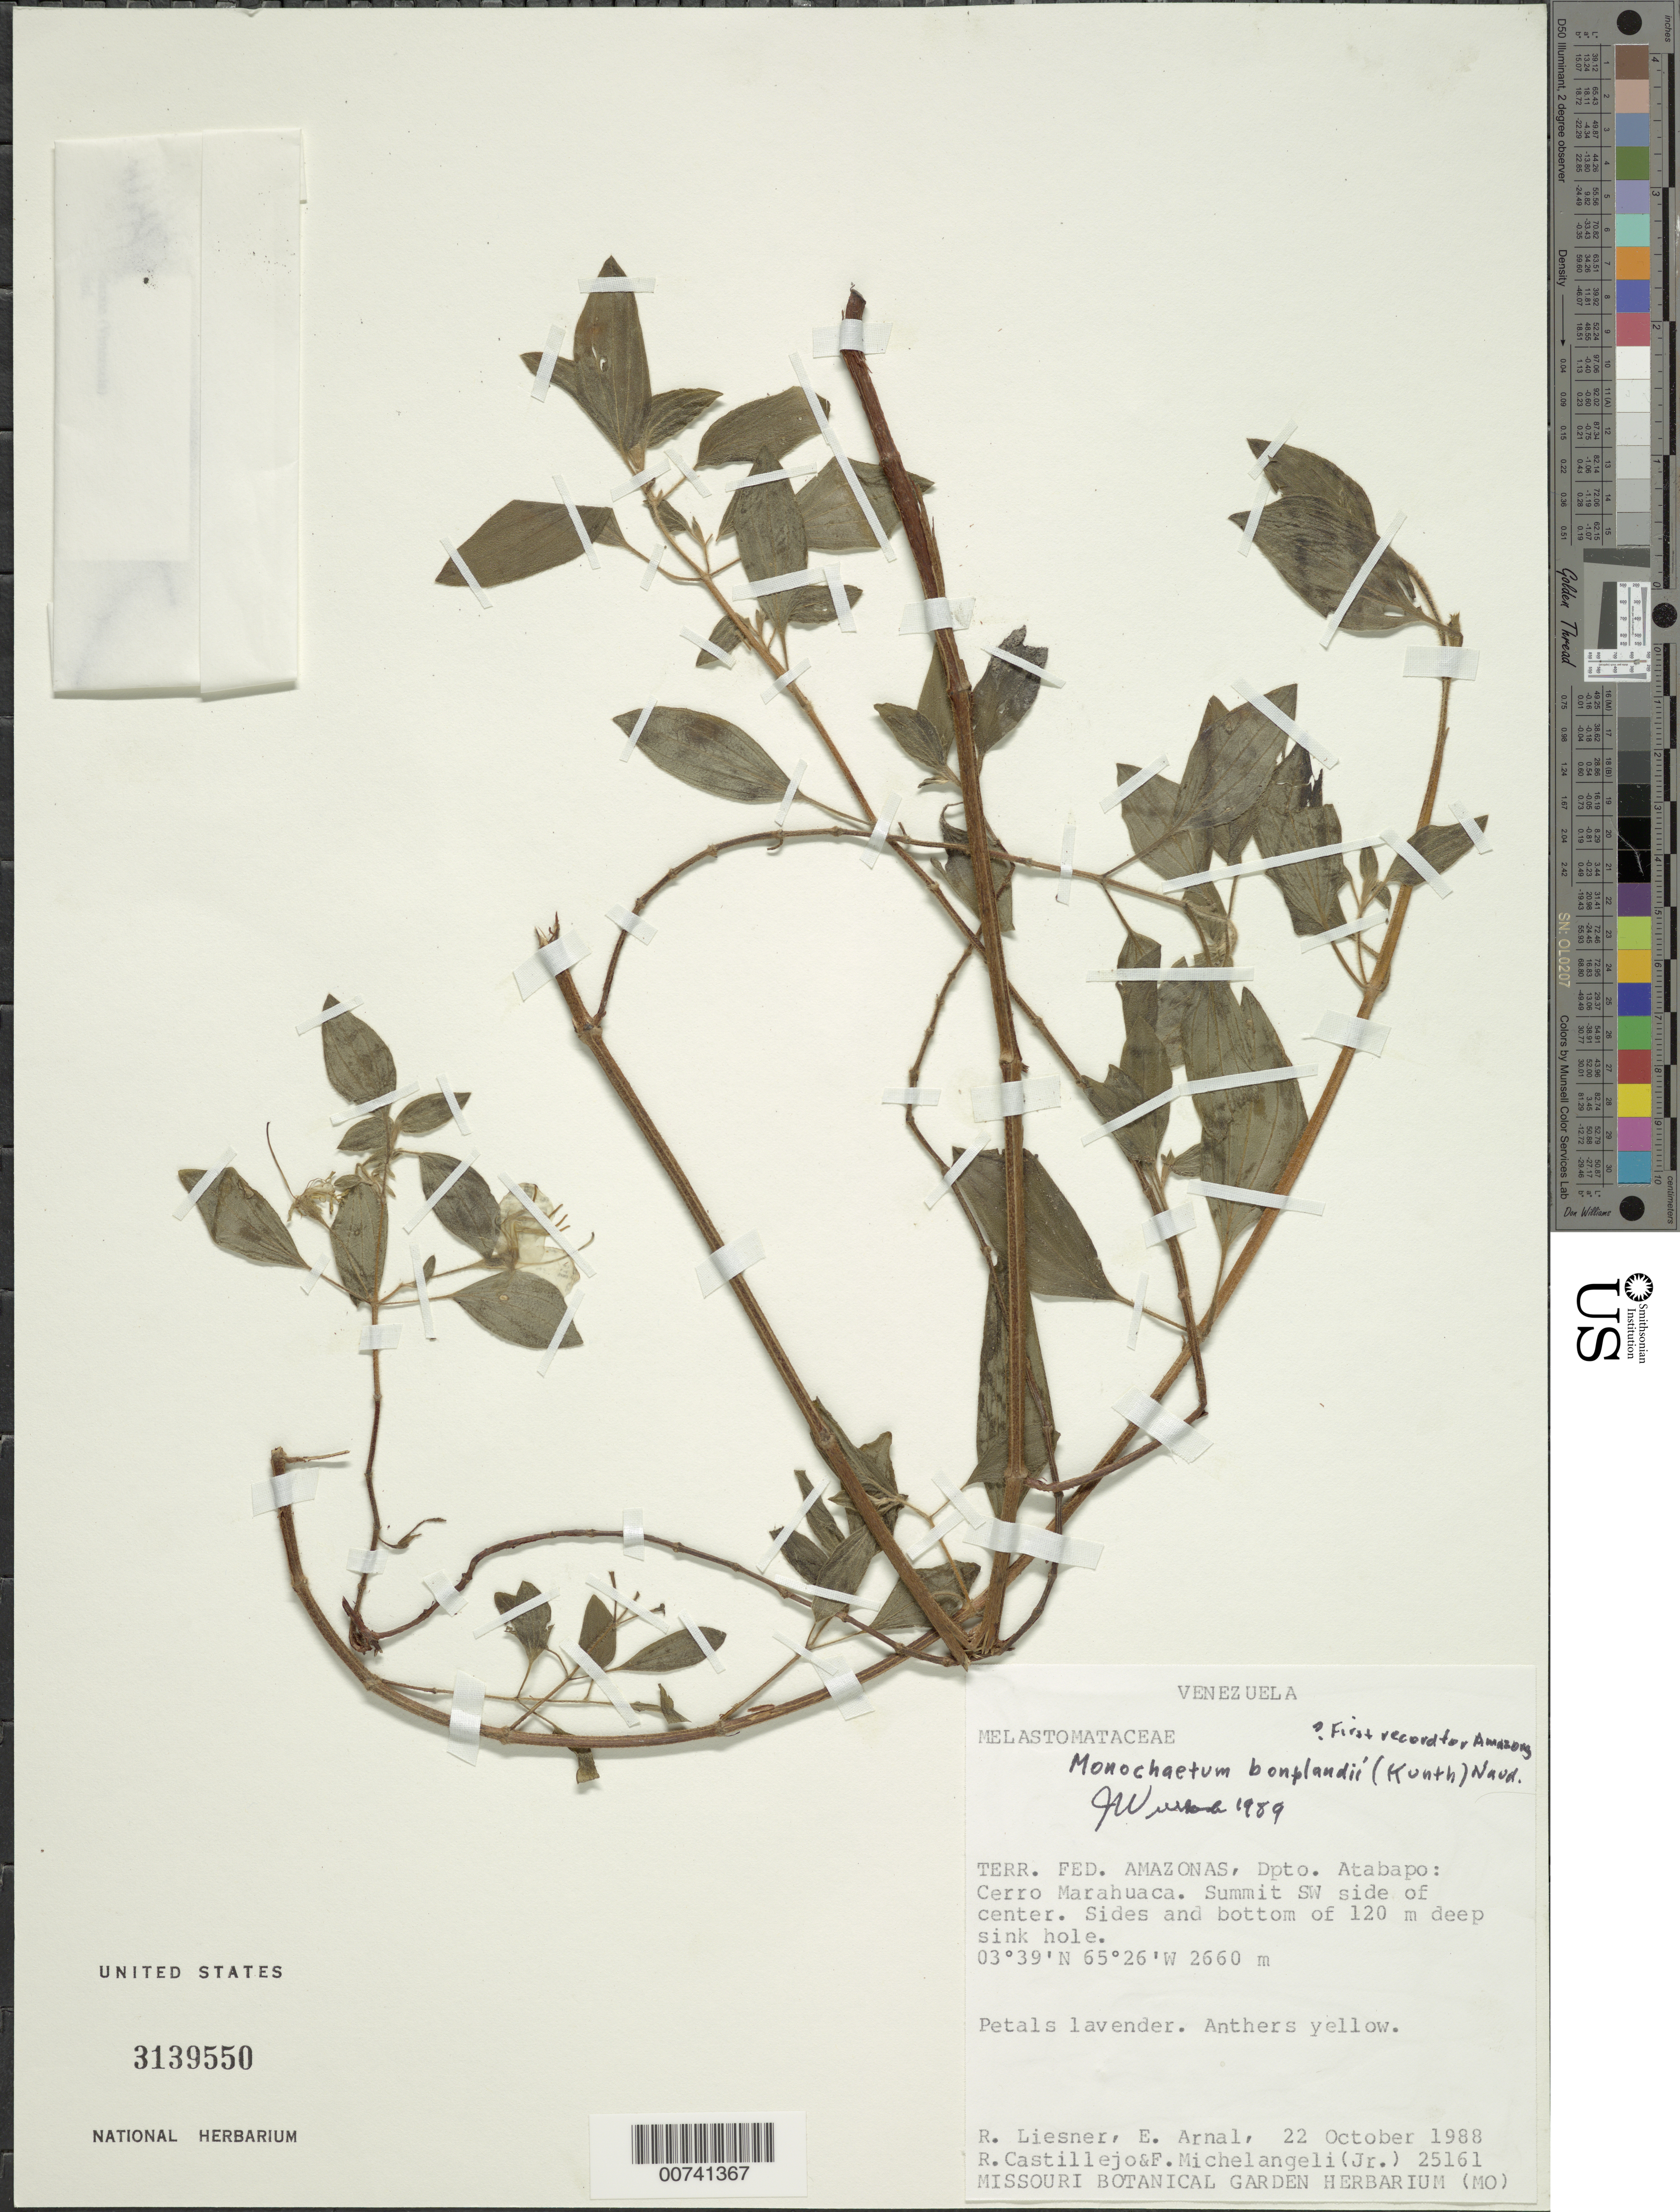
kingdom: Plantae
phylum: Tracheophyta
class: Magnoliopsida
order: Myrtales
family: Melastomataceae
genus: Monochaetum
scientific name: Monochaetum bonplandii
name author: (Kunth) Naudin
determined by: Wurdack, John J., (US), US (UNITED STATES)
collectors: R. L. Liesner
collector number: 25161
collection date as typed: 22-Oct-88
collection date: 1988-10-22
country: Venezuela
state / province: Amazonas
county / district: Atabapo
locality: Cerro Marahuaca, summit, SW side of center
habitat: Sides and bottom of 120 m deep sink hole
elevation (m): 2660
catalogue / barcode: US 3139550